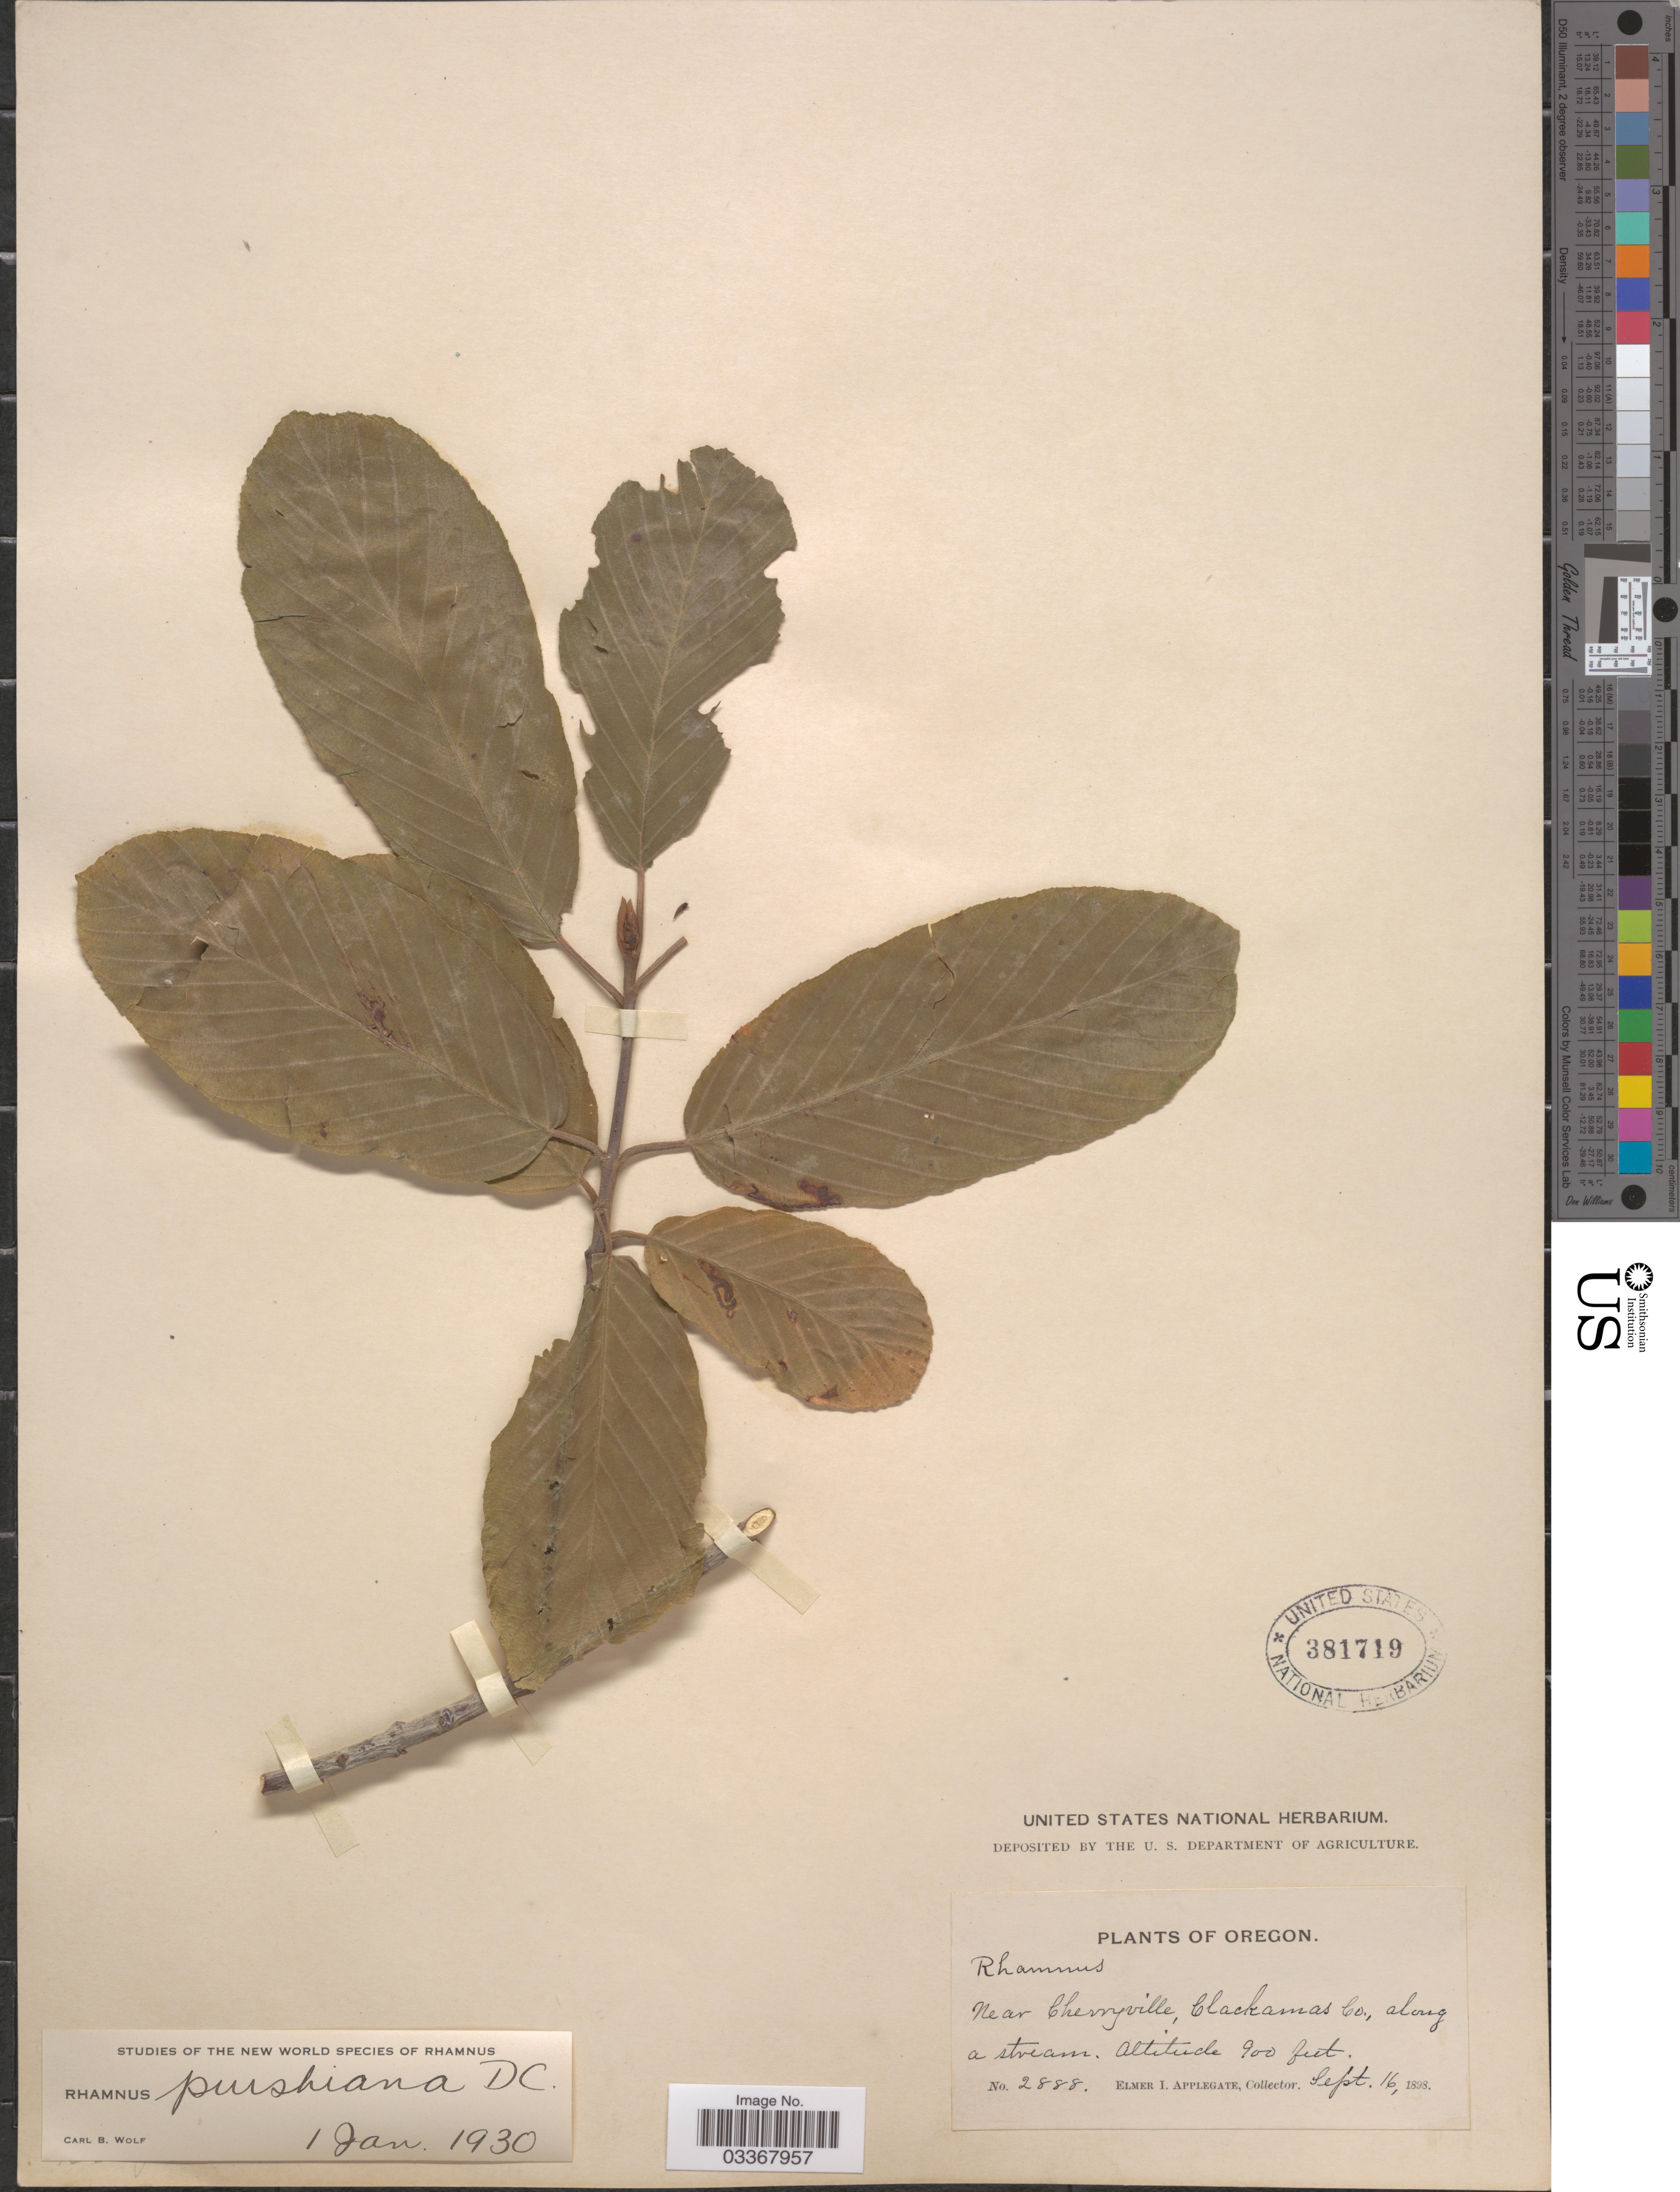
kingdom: Plantae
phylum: Tracheophyta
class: Magnoliopsida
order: Rosales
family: Rhamnaceae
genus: Frangula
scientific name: Frangula purshiana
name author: (DC.) A. Gray ex J.G. Cooper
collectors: E. I. Applegate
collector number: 2888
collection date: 1898-09-16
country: United States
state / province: Oregon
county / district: Clackamas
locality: Near Cherryville, Clackamas Co.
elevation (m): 274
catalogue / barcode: US 381719